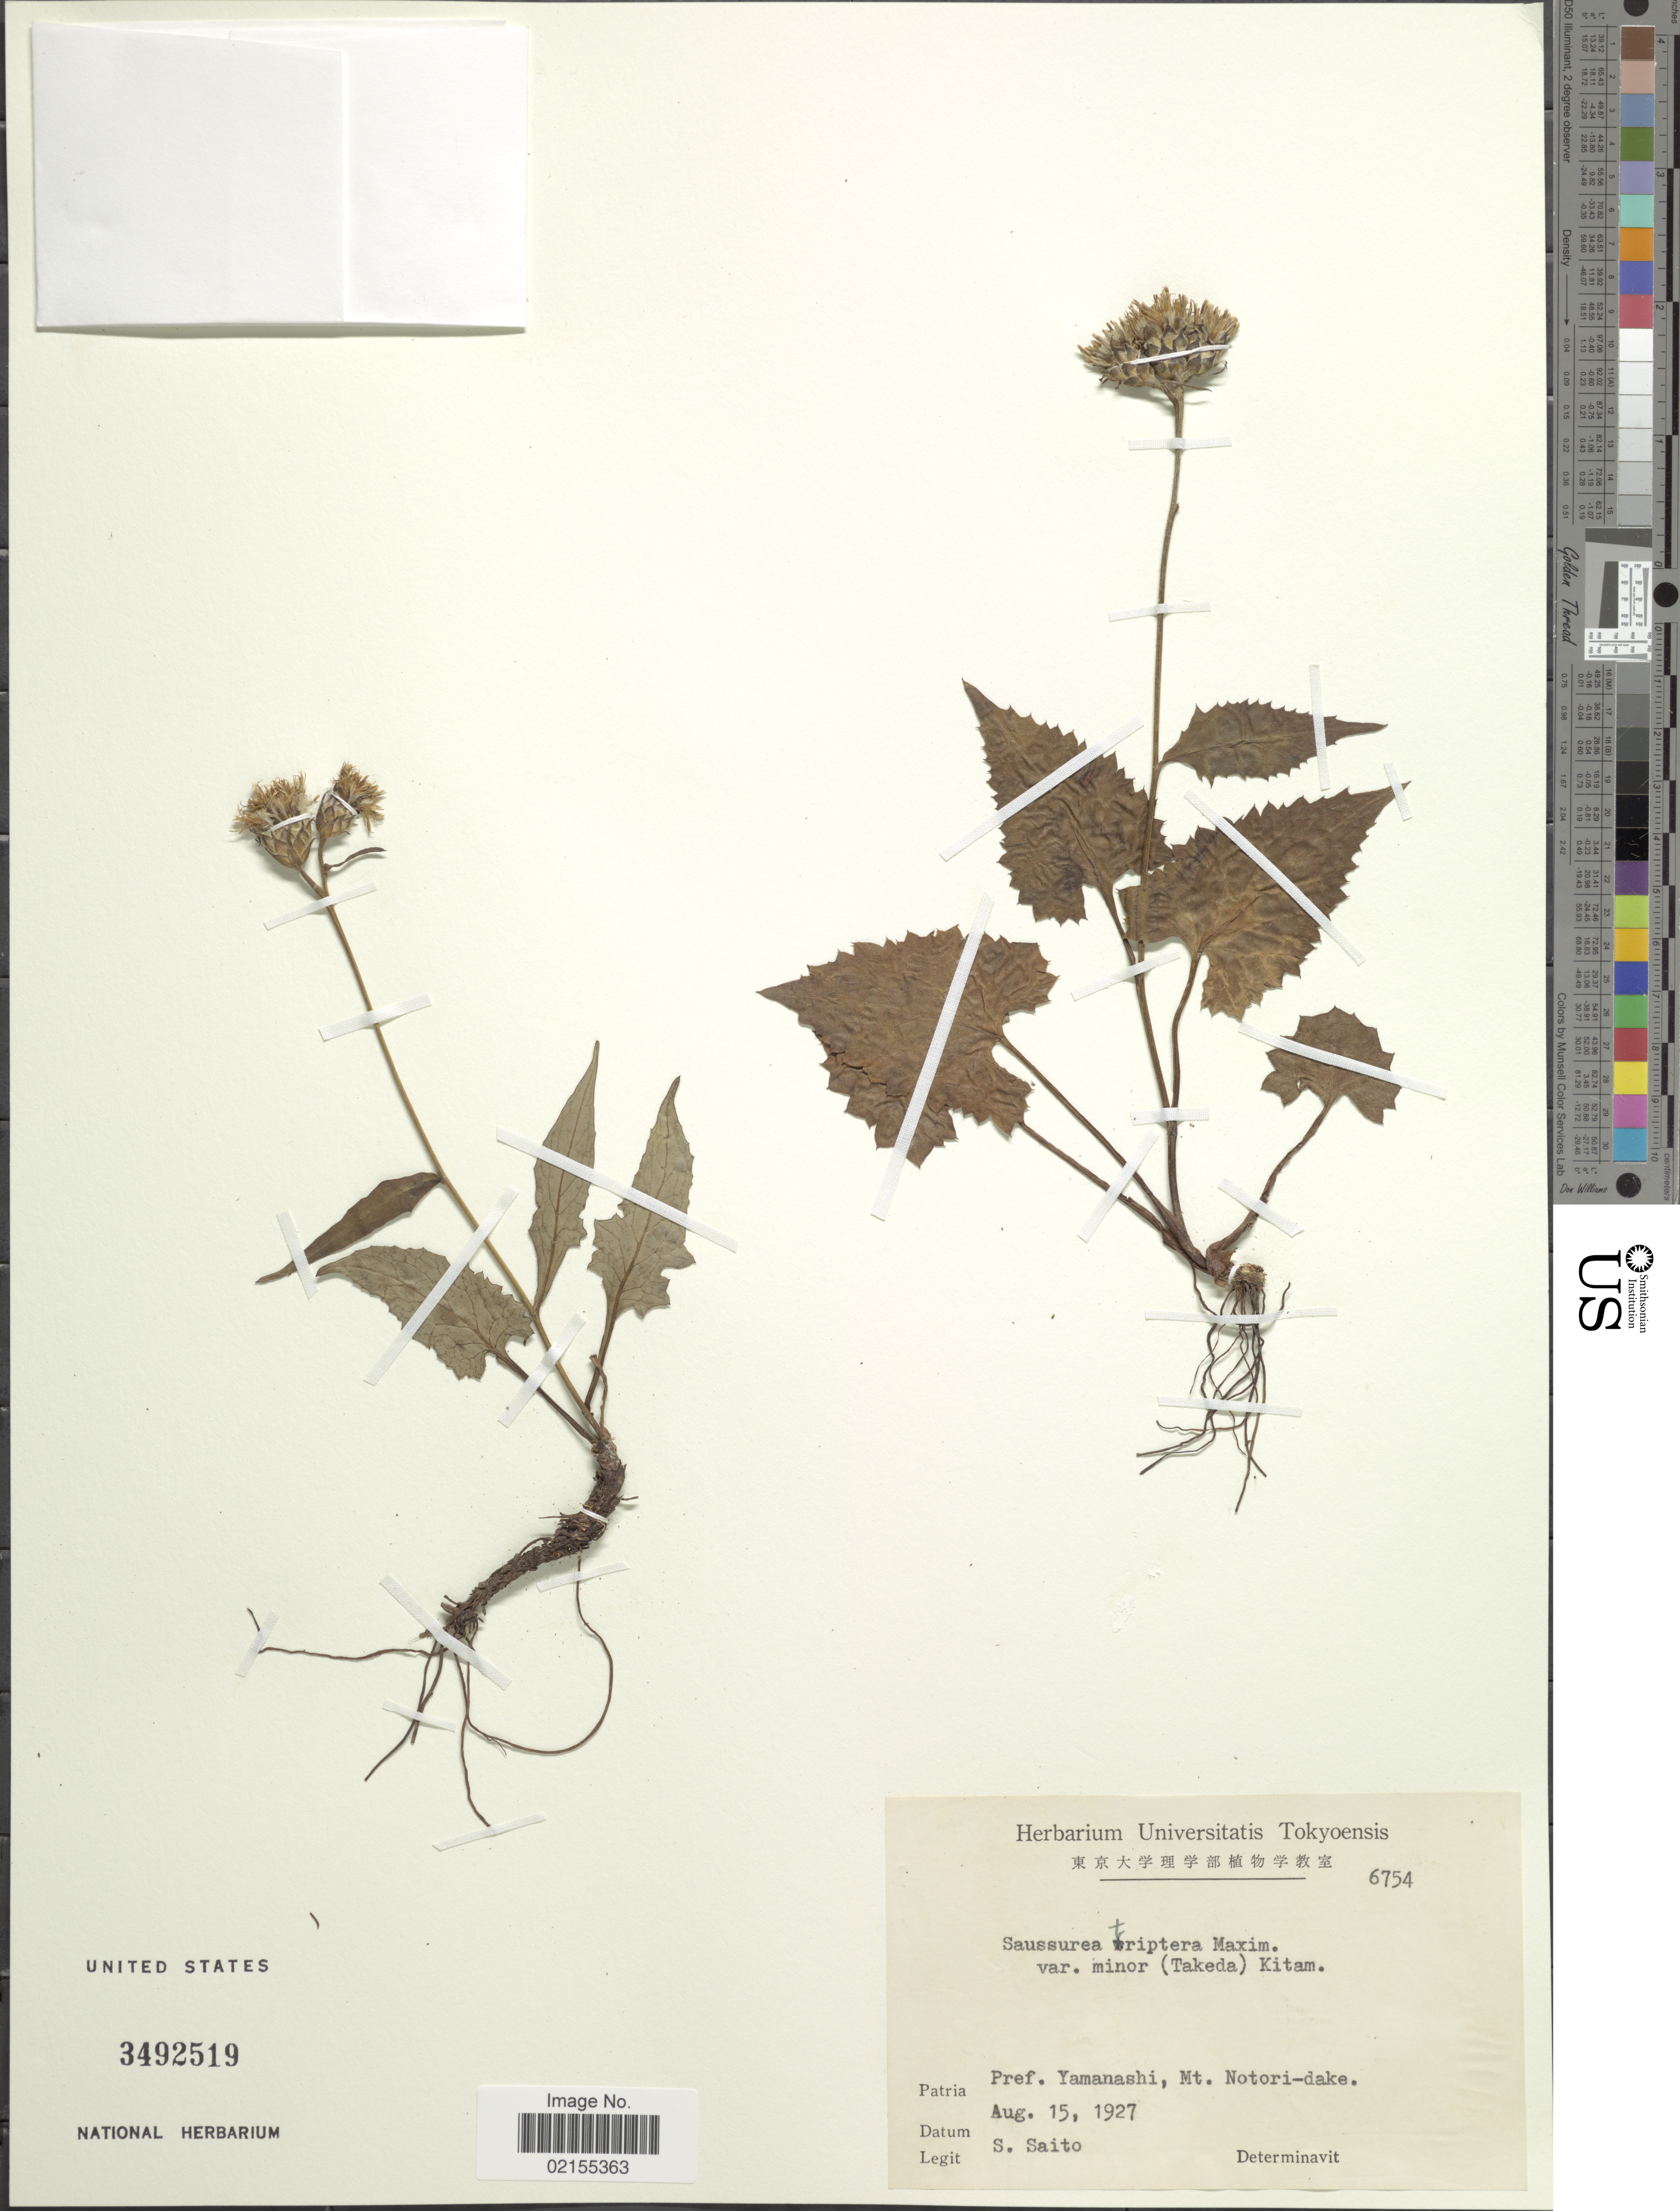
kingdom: Plantae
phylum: Tracheophyta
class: Magnoliopsida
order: Asterales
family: Asteraceae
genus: Saussurea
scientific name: Saussurea triptera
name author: Maxim.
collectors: S. Saito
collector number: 6754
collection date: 1927-08-15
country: Japan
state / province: Yamanasi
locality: Pref. Yamanashi, Mt. Notori-dake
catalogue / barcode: US 3492519